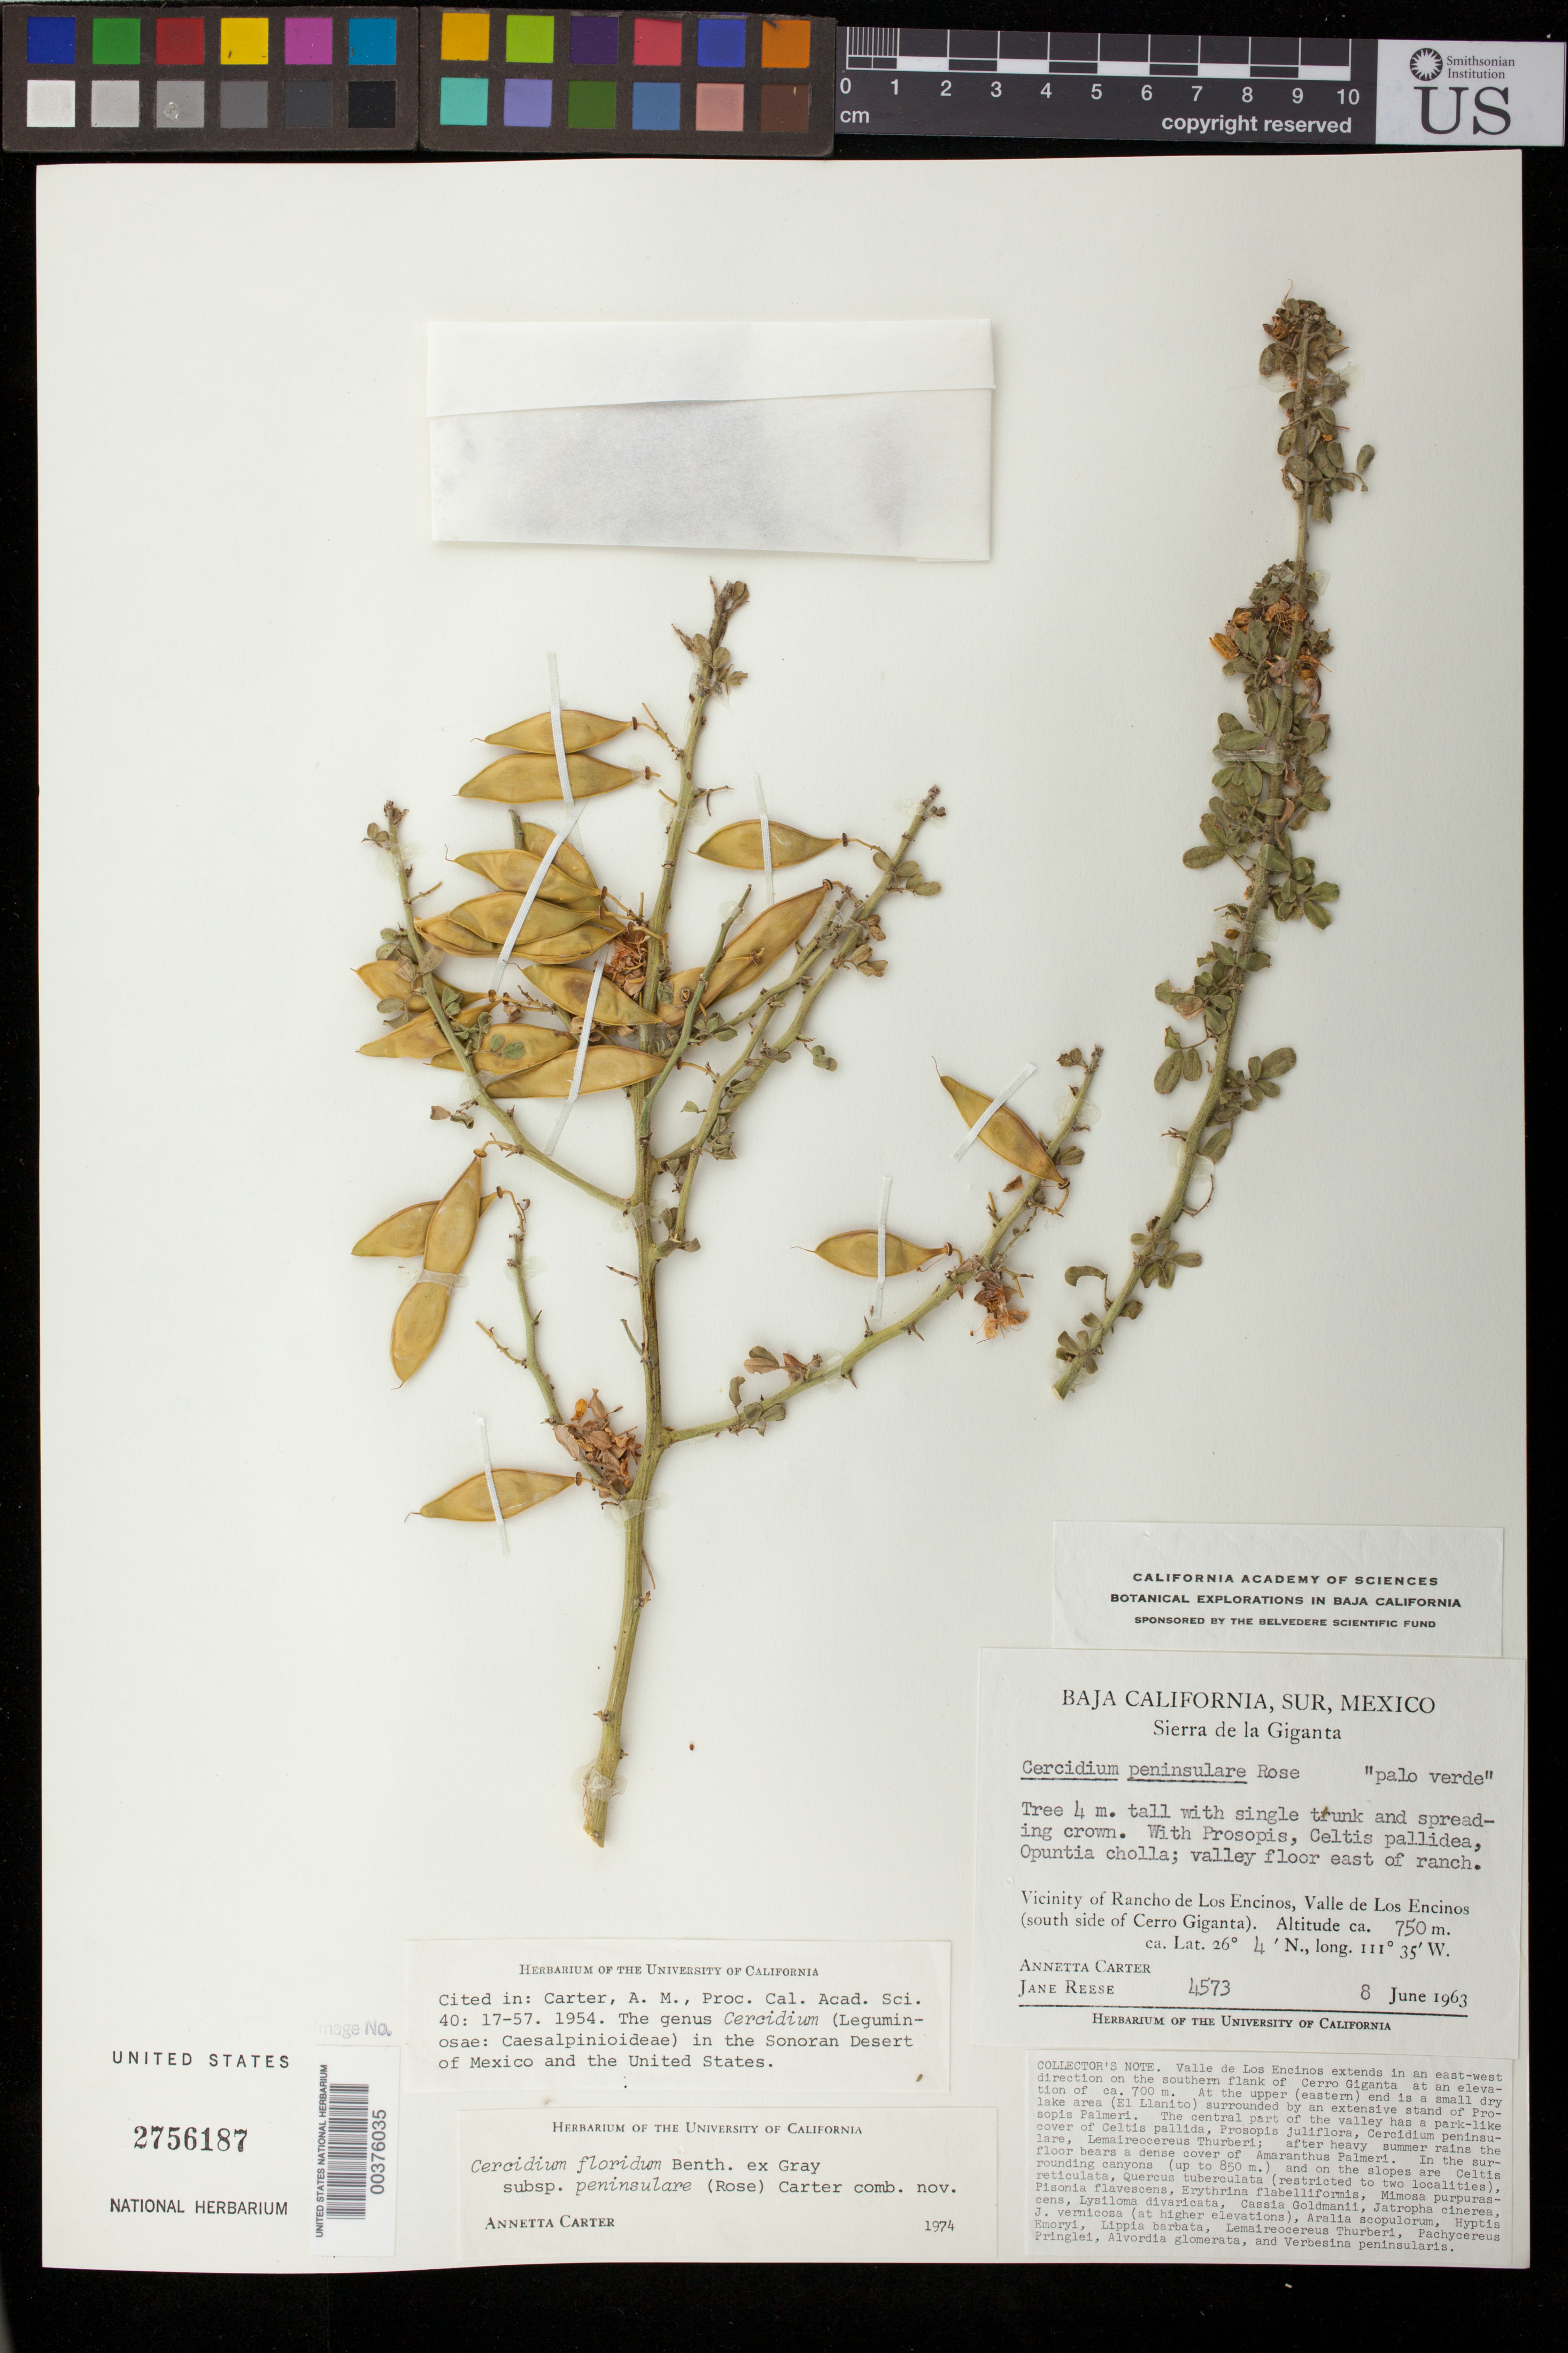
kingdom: Plantae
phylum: Tracheophyta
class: Magnoliopsida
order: Fabales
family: Fabaceae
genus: Parkinsonia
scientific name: Parkinsonia florida subsp. peninsulare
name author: (Rose) J.E. Hawkins & Felger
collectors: A. M. Carter & J. Reese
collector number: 4573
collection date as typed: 08 Jun 1963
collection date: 1963-06-08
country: Mexico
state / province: Baja California Sur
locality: East of ranch; vicinity of Rancho de Los Encinos, Valle de Los Encinos, (south side of Cerro Giganta)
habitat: Valley floor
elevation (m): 750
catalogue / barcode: US 2756187